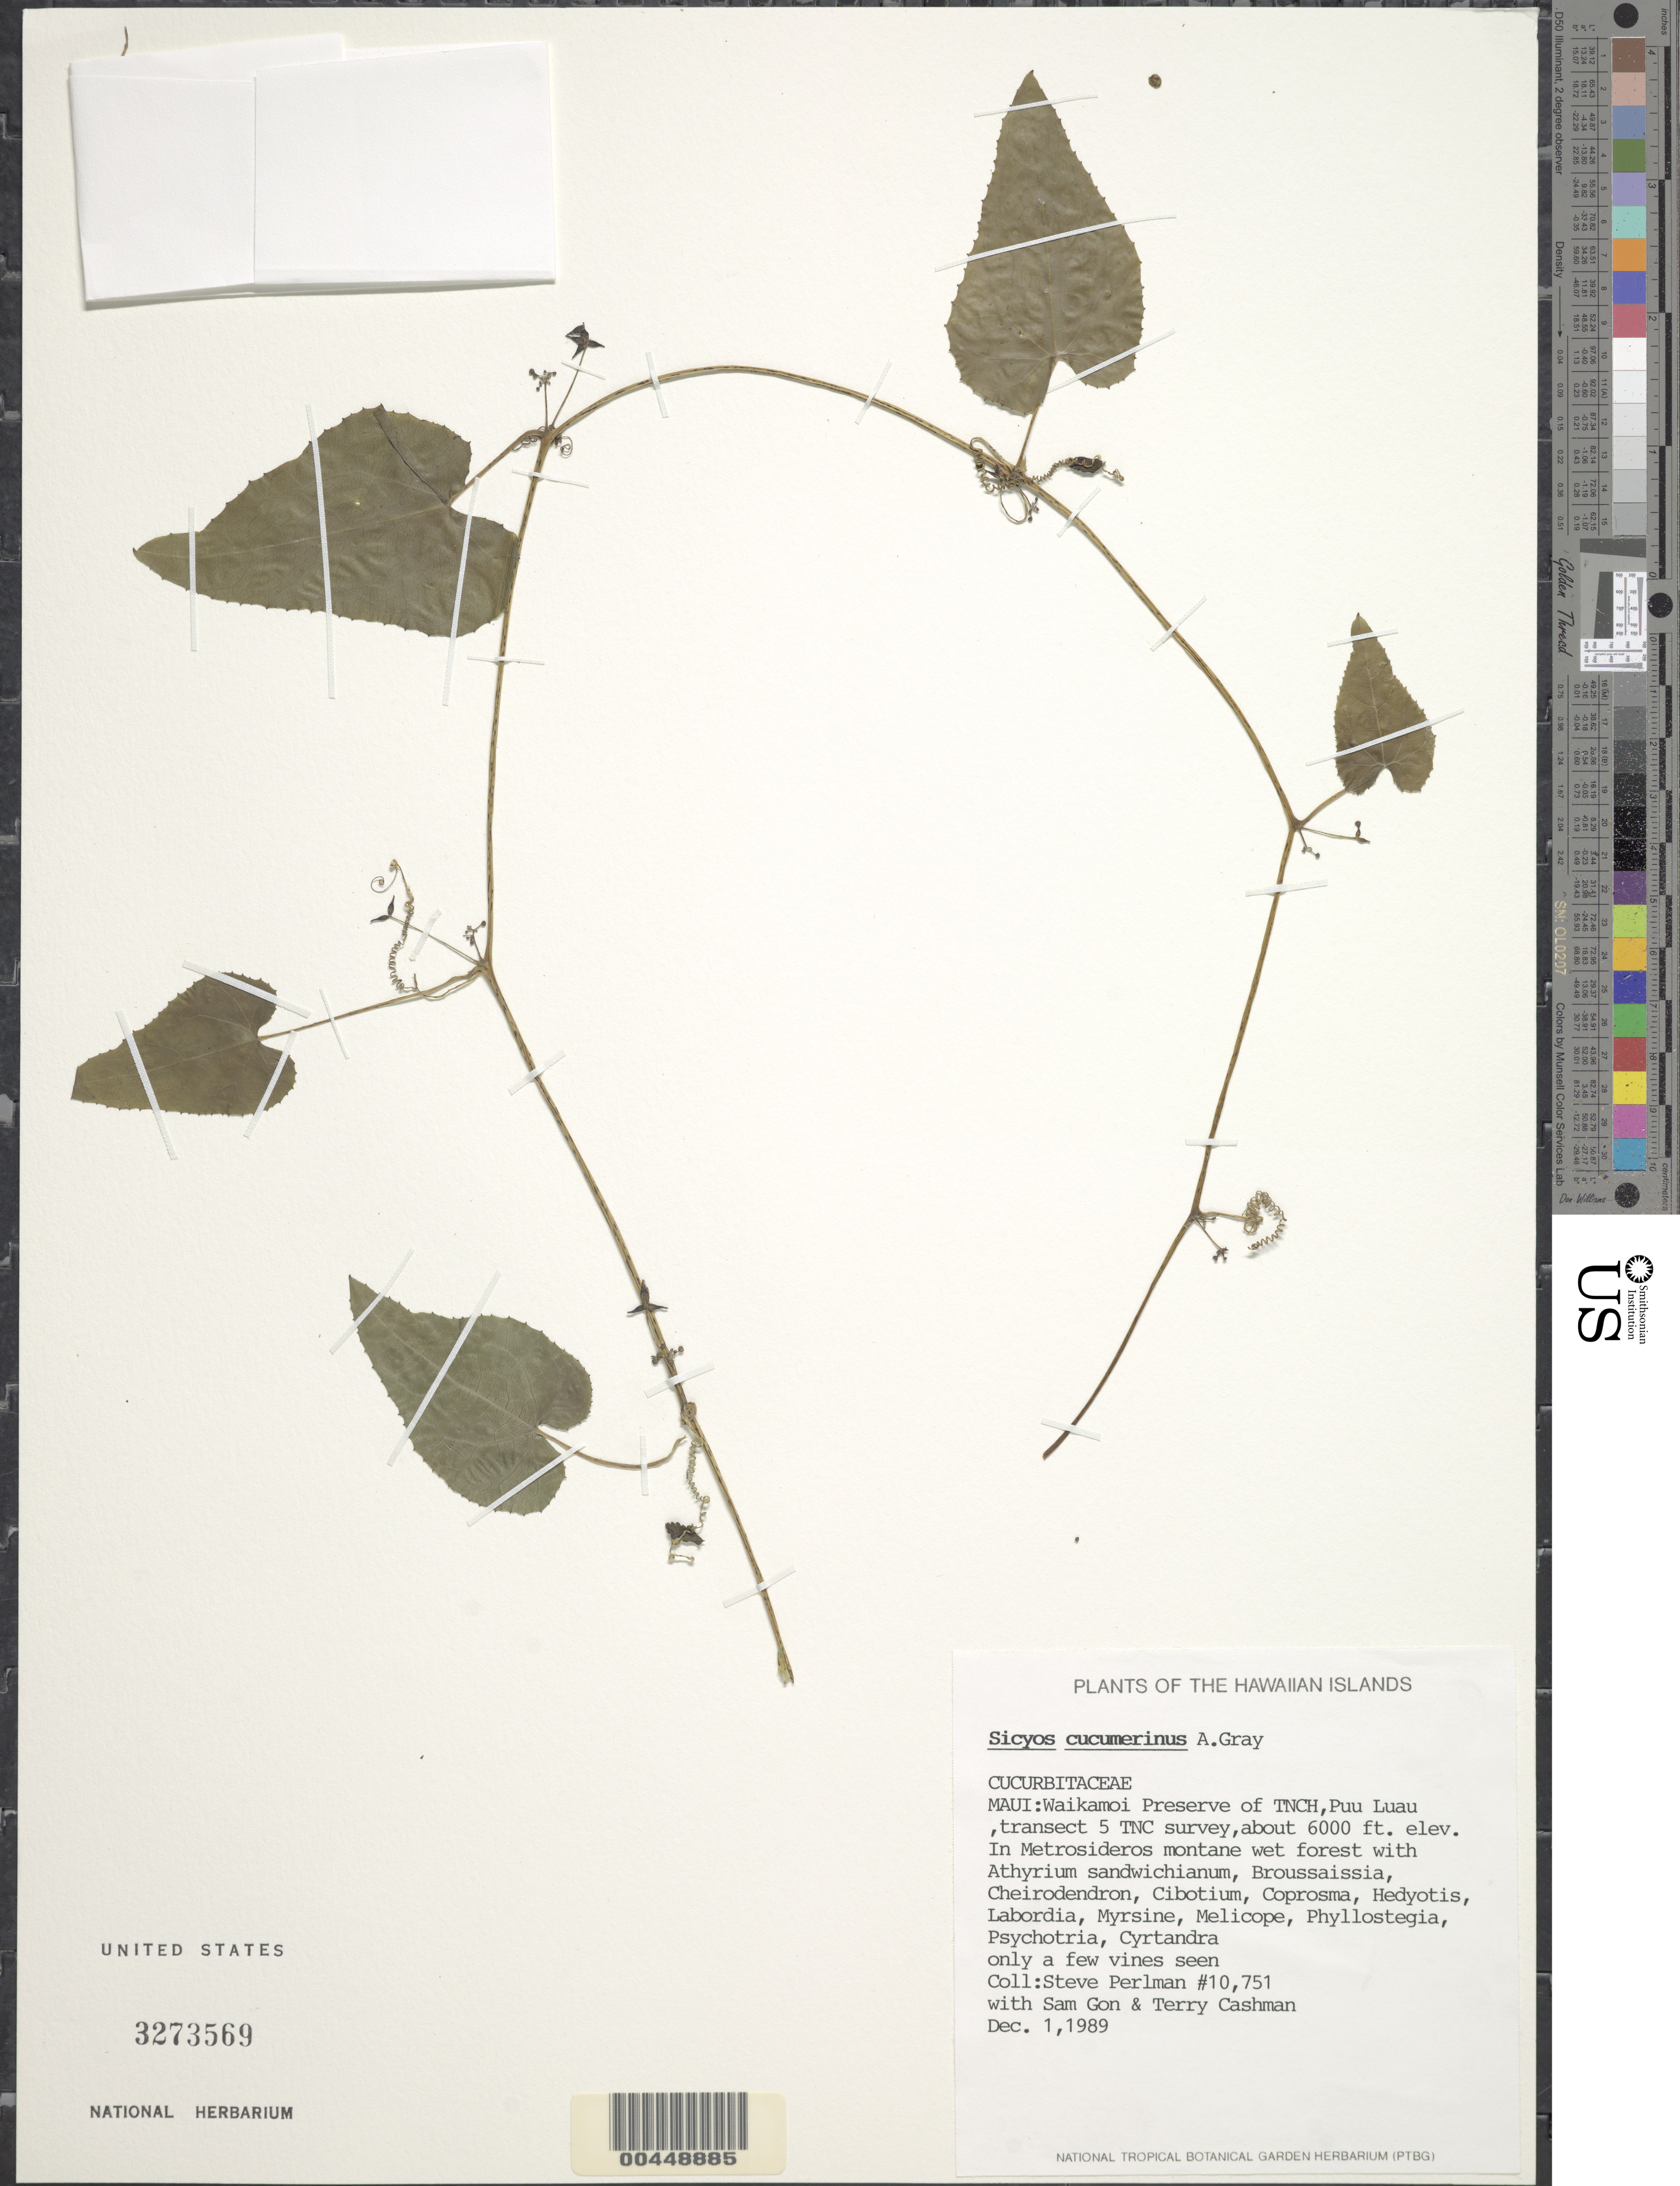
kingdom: Plantae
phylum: Tracheophyta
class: Magnoliopsida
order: Cucurbitales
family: Cucurbitaceae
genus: Sicyos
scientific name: Sicyos cucumerinus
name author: A. Gray in Wilkes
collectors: S. P. Perlman, S. Gon & T. Cashman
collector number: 10751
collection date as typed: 1 Dec 1989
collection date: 1989-12-01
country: United States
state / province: Hawaii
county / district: Maui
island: Maui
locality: Waikamoi Preserve of TNCH, Puu Luau, transect 5 TNC survey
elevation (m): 1829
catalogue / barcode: US 3273569